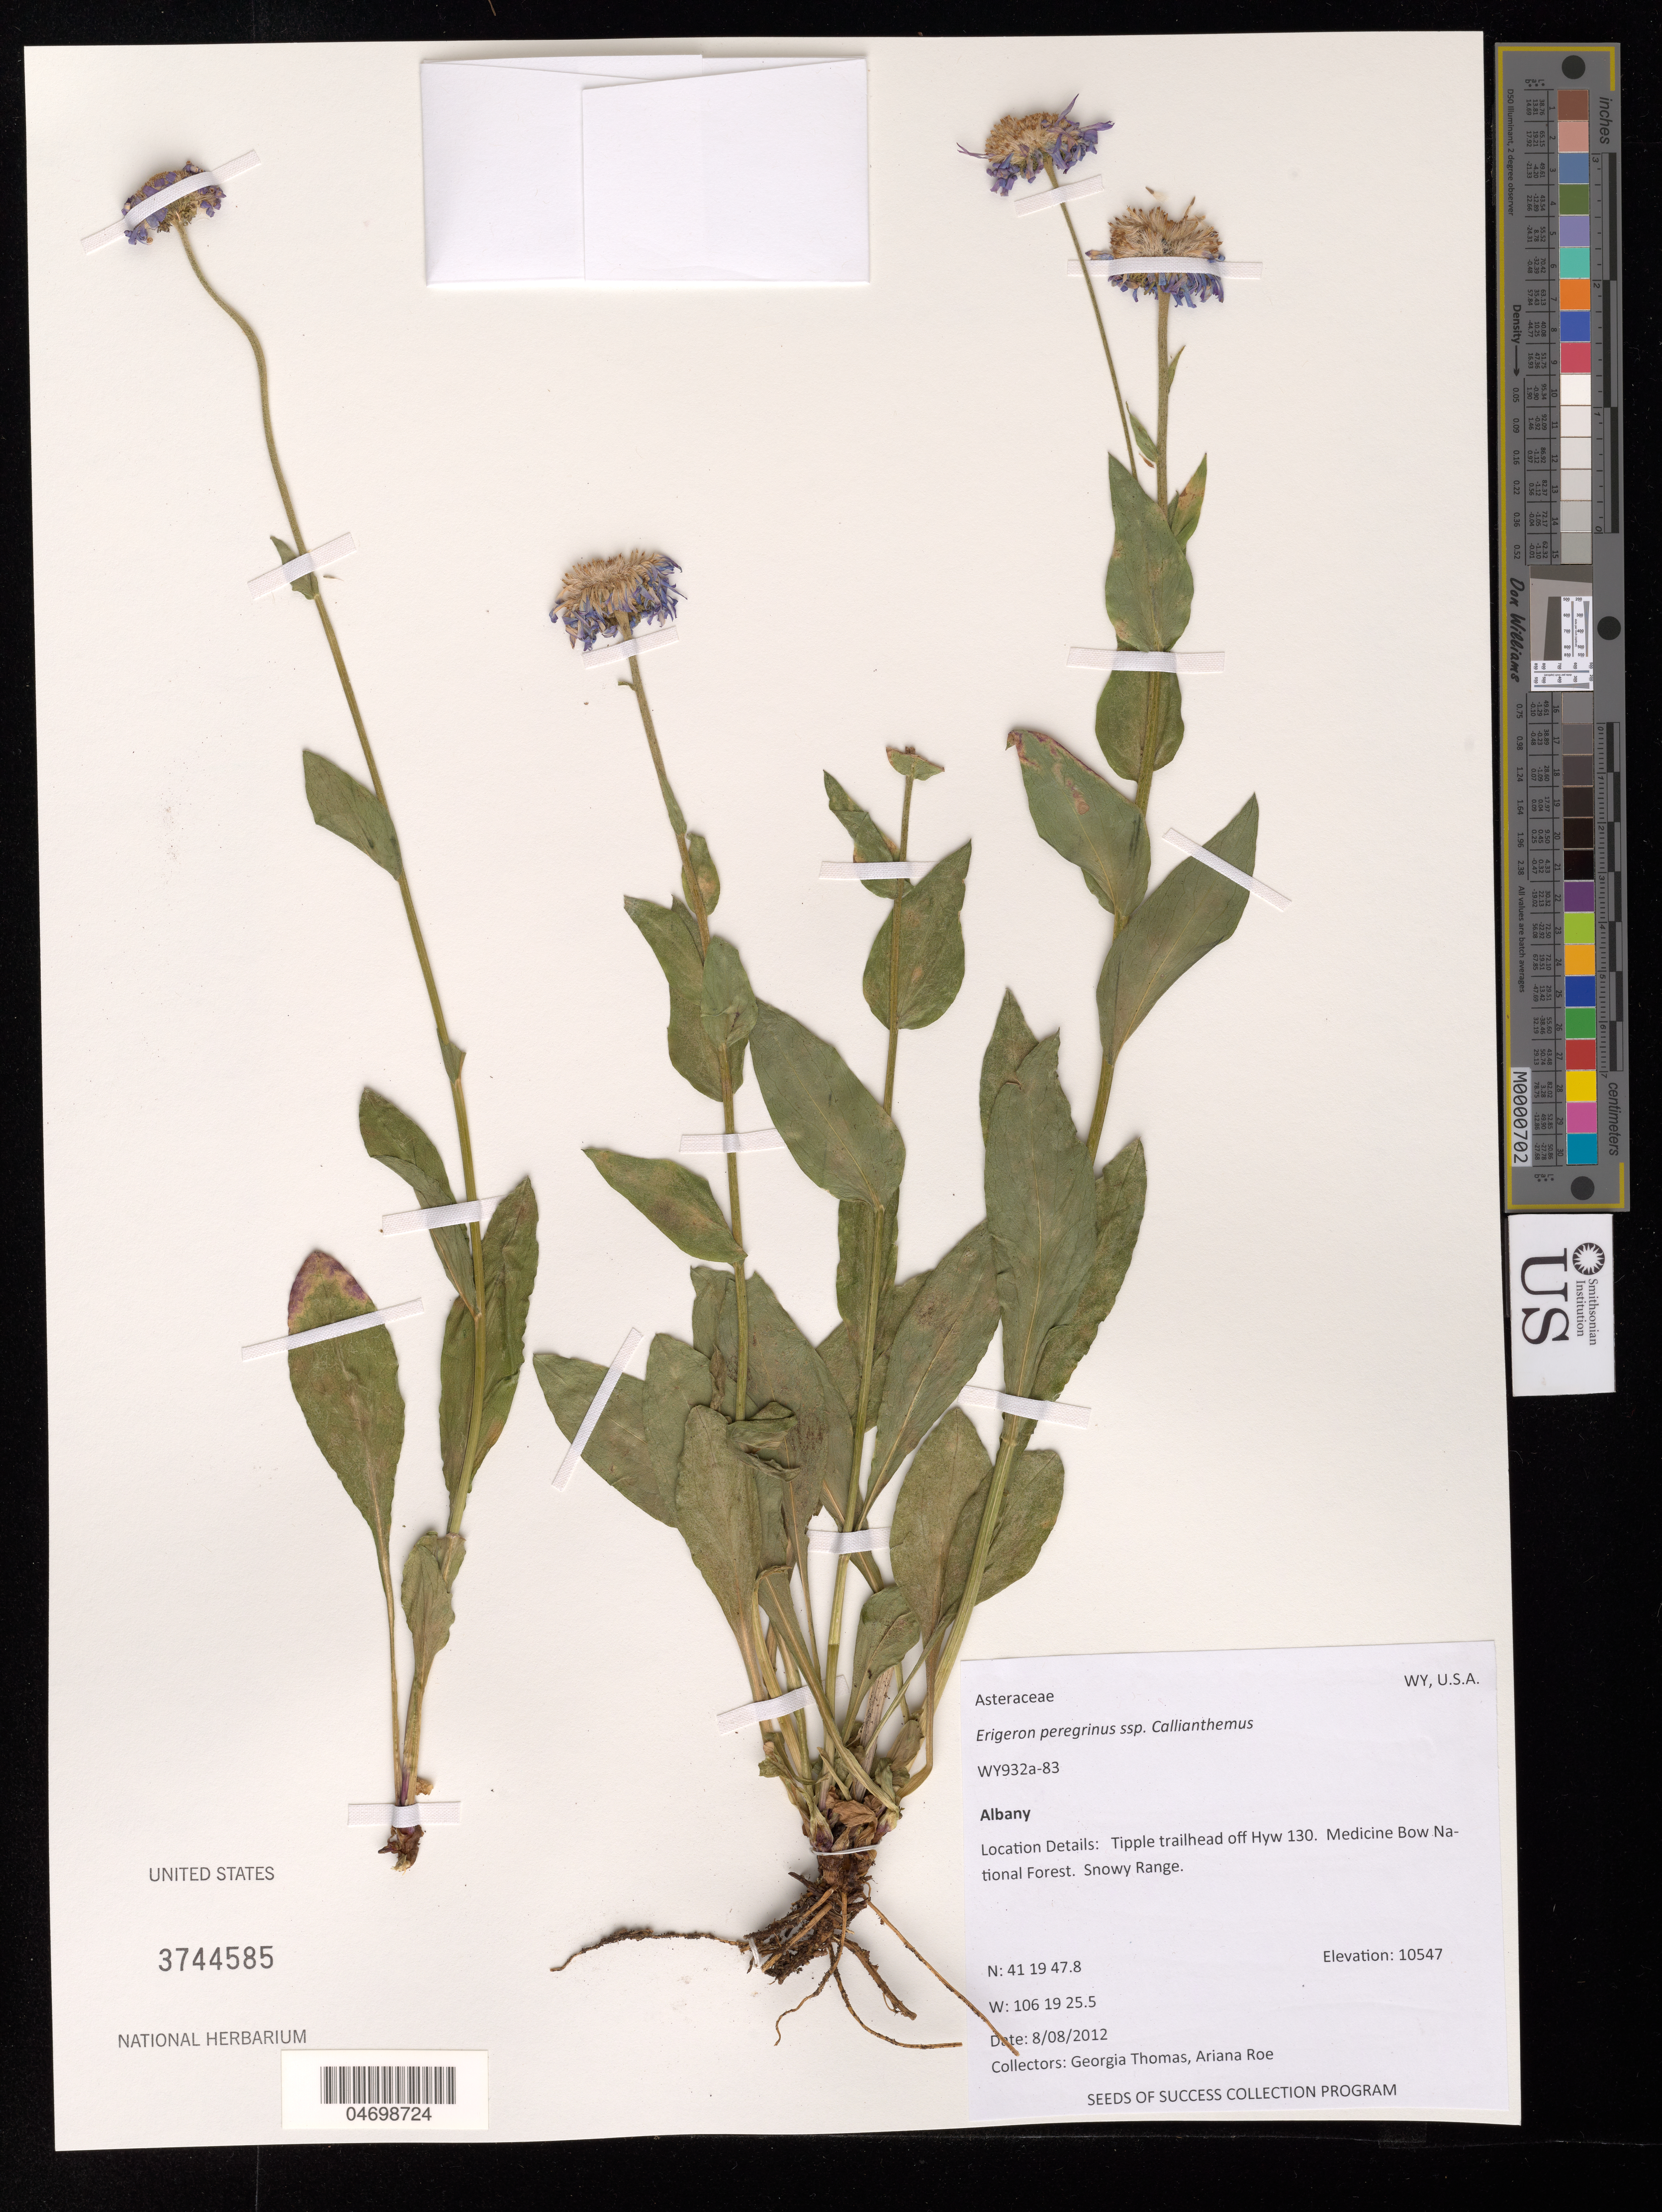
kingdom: Plantae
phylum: Tracheophyta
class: Magnoliopsida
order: Asterales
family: Asteraceae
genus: Erigeron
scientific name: Erigeron peregrinus subsp. callianthemis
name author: (Greene) Cronq.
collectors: G. Thomas & A. Roe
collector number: WY932A-83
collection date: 2012-08-08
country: United States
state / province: Wyoming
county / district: Albany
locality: Tipple trailhead off Hwy 130. Medicine Bow National Forest. Snowy Range.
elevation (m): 3215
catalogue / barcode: US 3744585